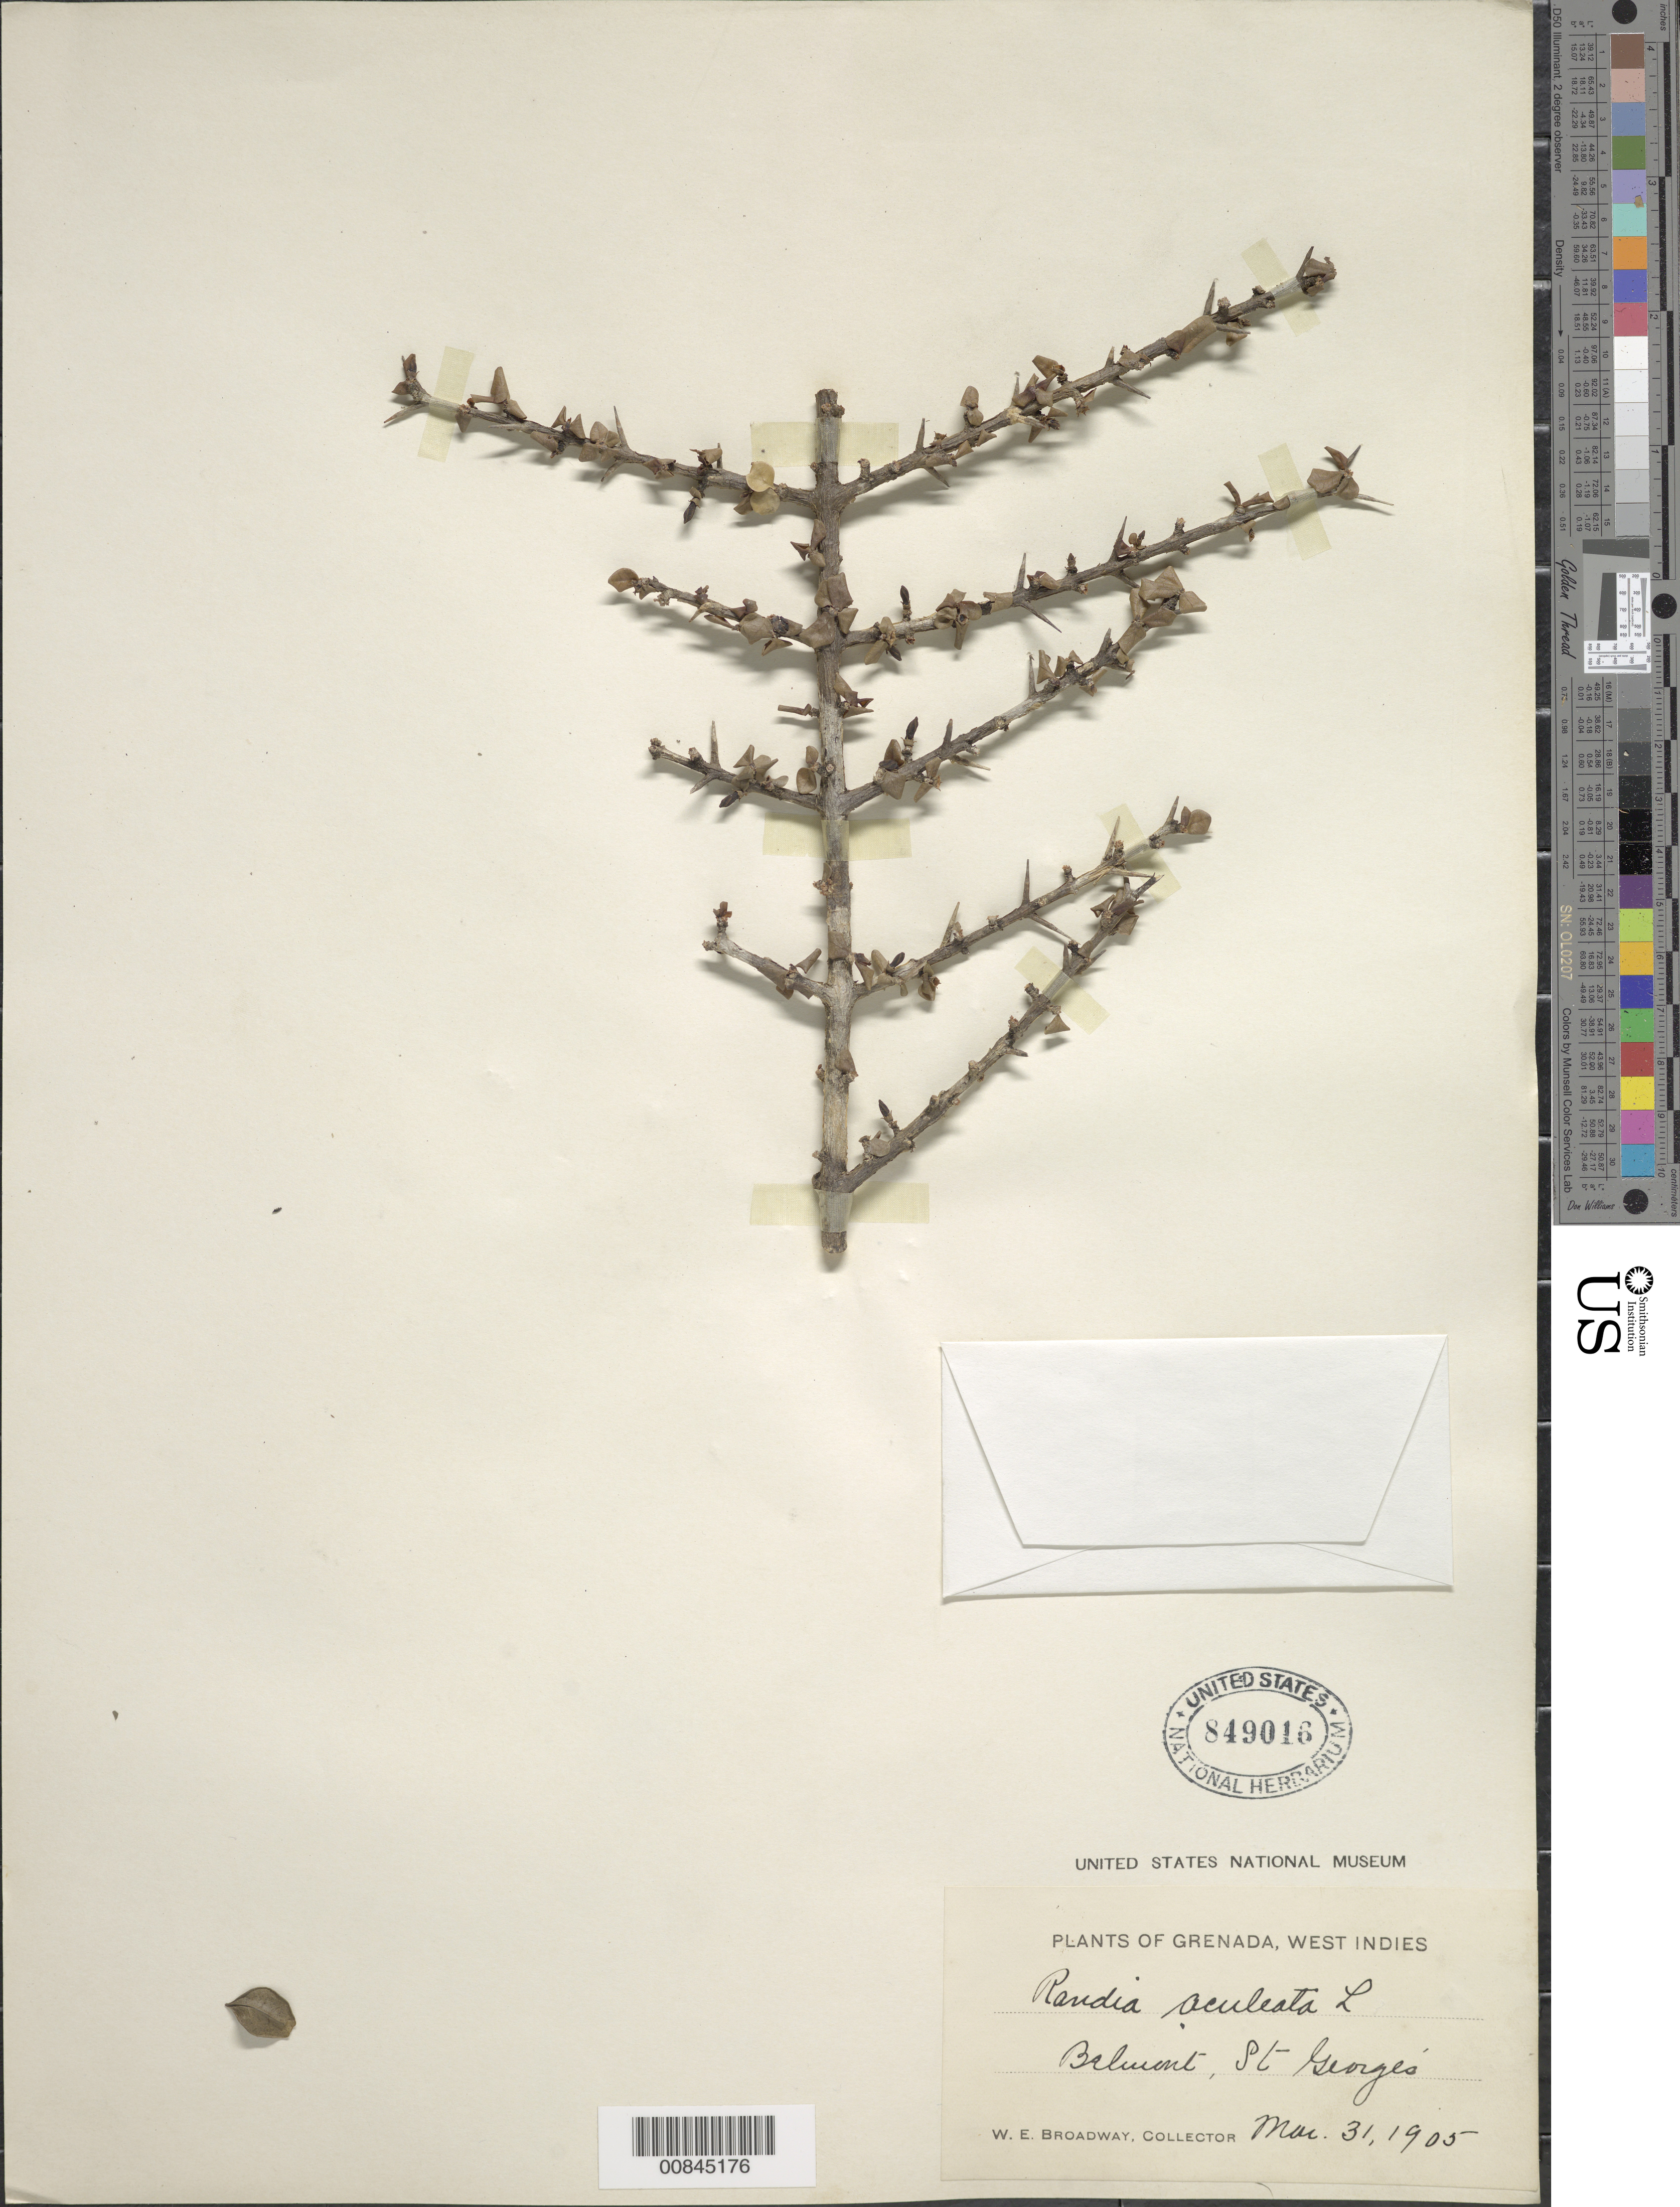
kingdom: Plantae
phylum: Tracheophyta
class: Magnoliopsida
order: Gentianales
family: Rubiaceae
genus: Randia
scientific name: Randia aculeata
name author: L.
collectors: W. E. Broadway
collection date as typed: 31 May 1905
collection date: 1905-05-31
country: Grenada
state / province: Saint George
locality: Belmont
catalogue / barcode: US 849016